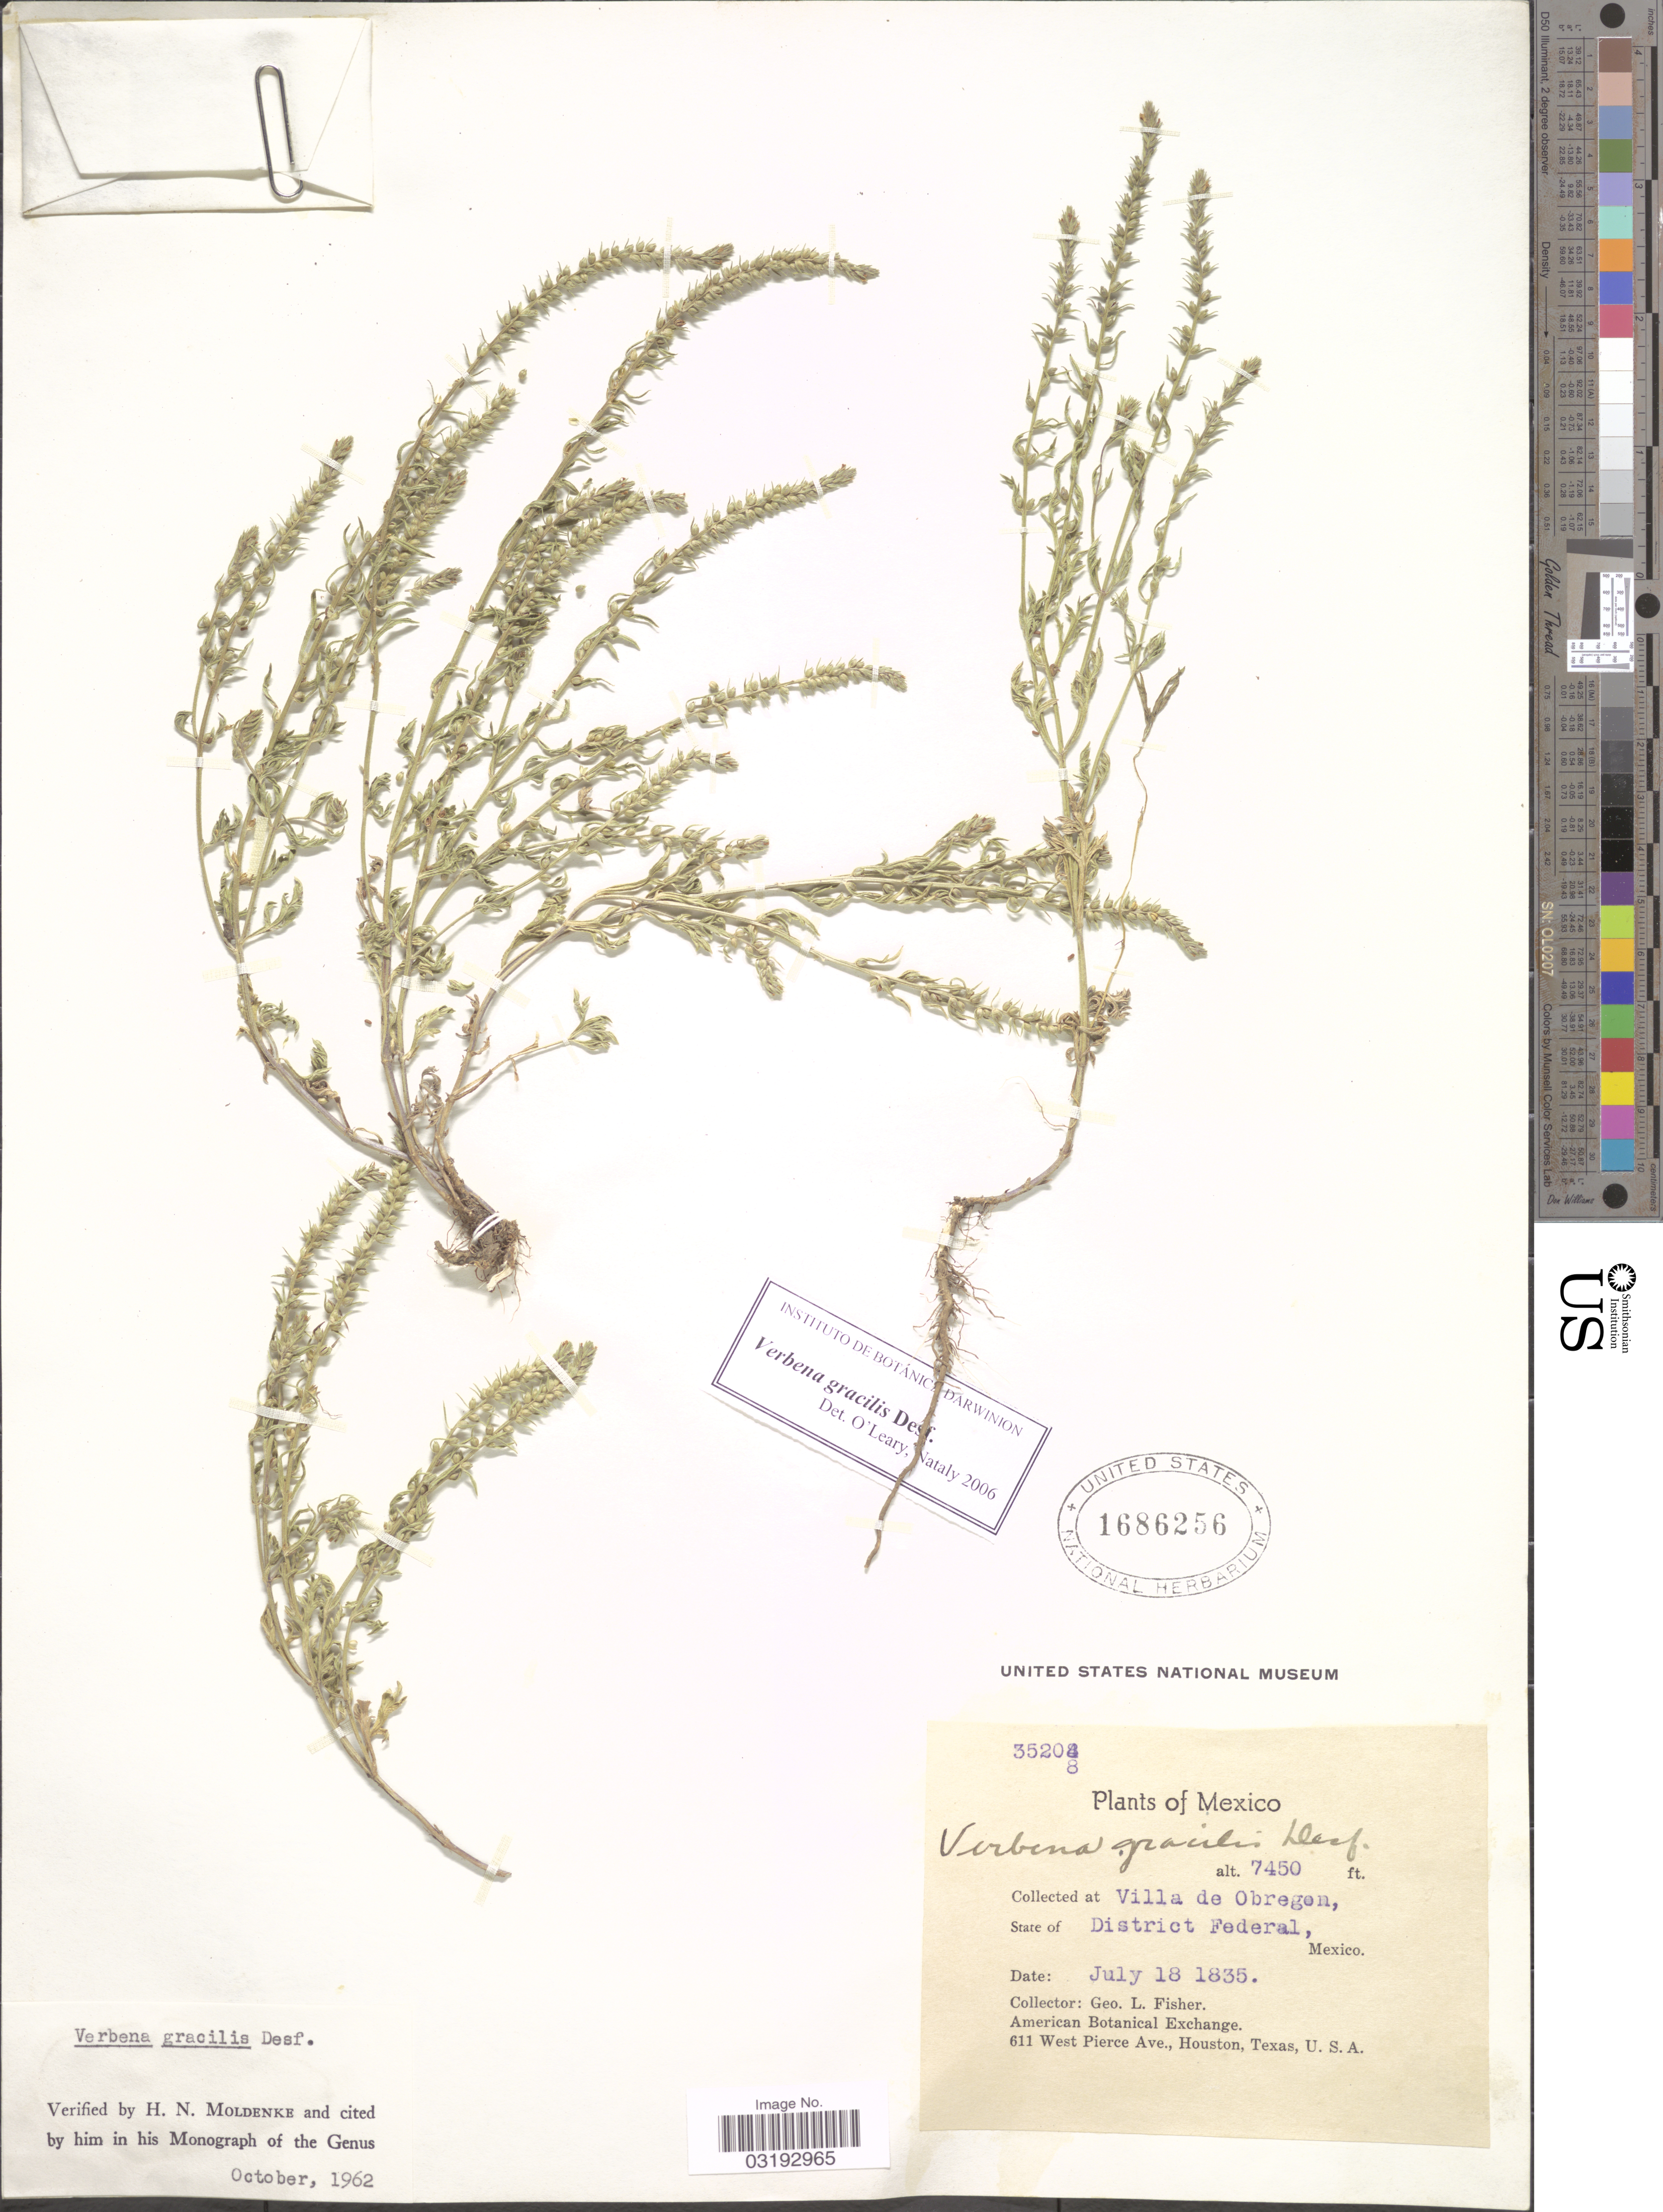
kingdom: Plantae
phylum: Tracheophyta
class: Magnoliopsida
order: Lamiales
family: Verbenaceae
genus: Verbena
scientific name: Verbena gracilis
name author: Desf.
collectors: G. L. Fisher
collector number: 35208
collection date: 1835-07-18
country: Mexico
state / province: Distrito Federal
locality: Villa de Obregon. State of District Federal.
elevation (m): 2271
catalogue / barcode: US 1686256